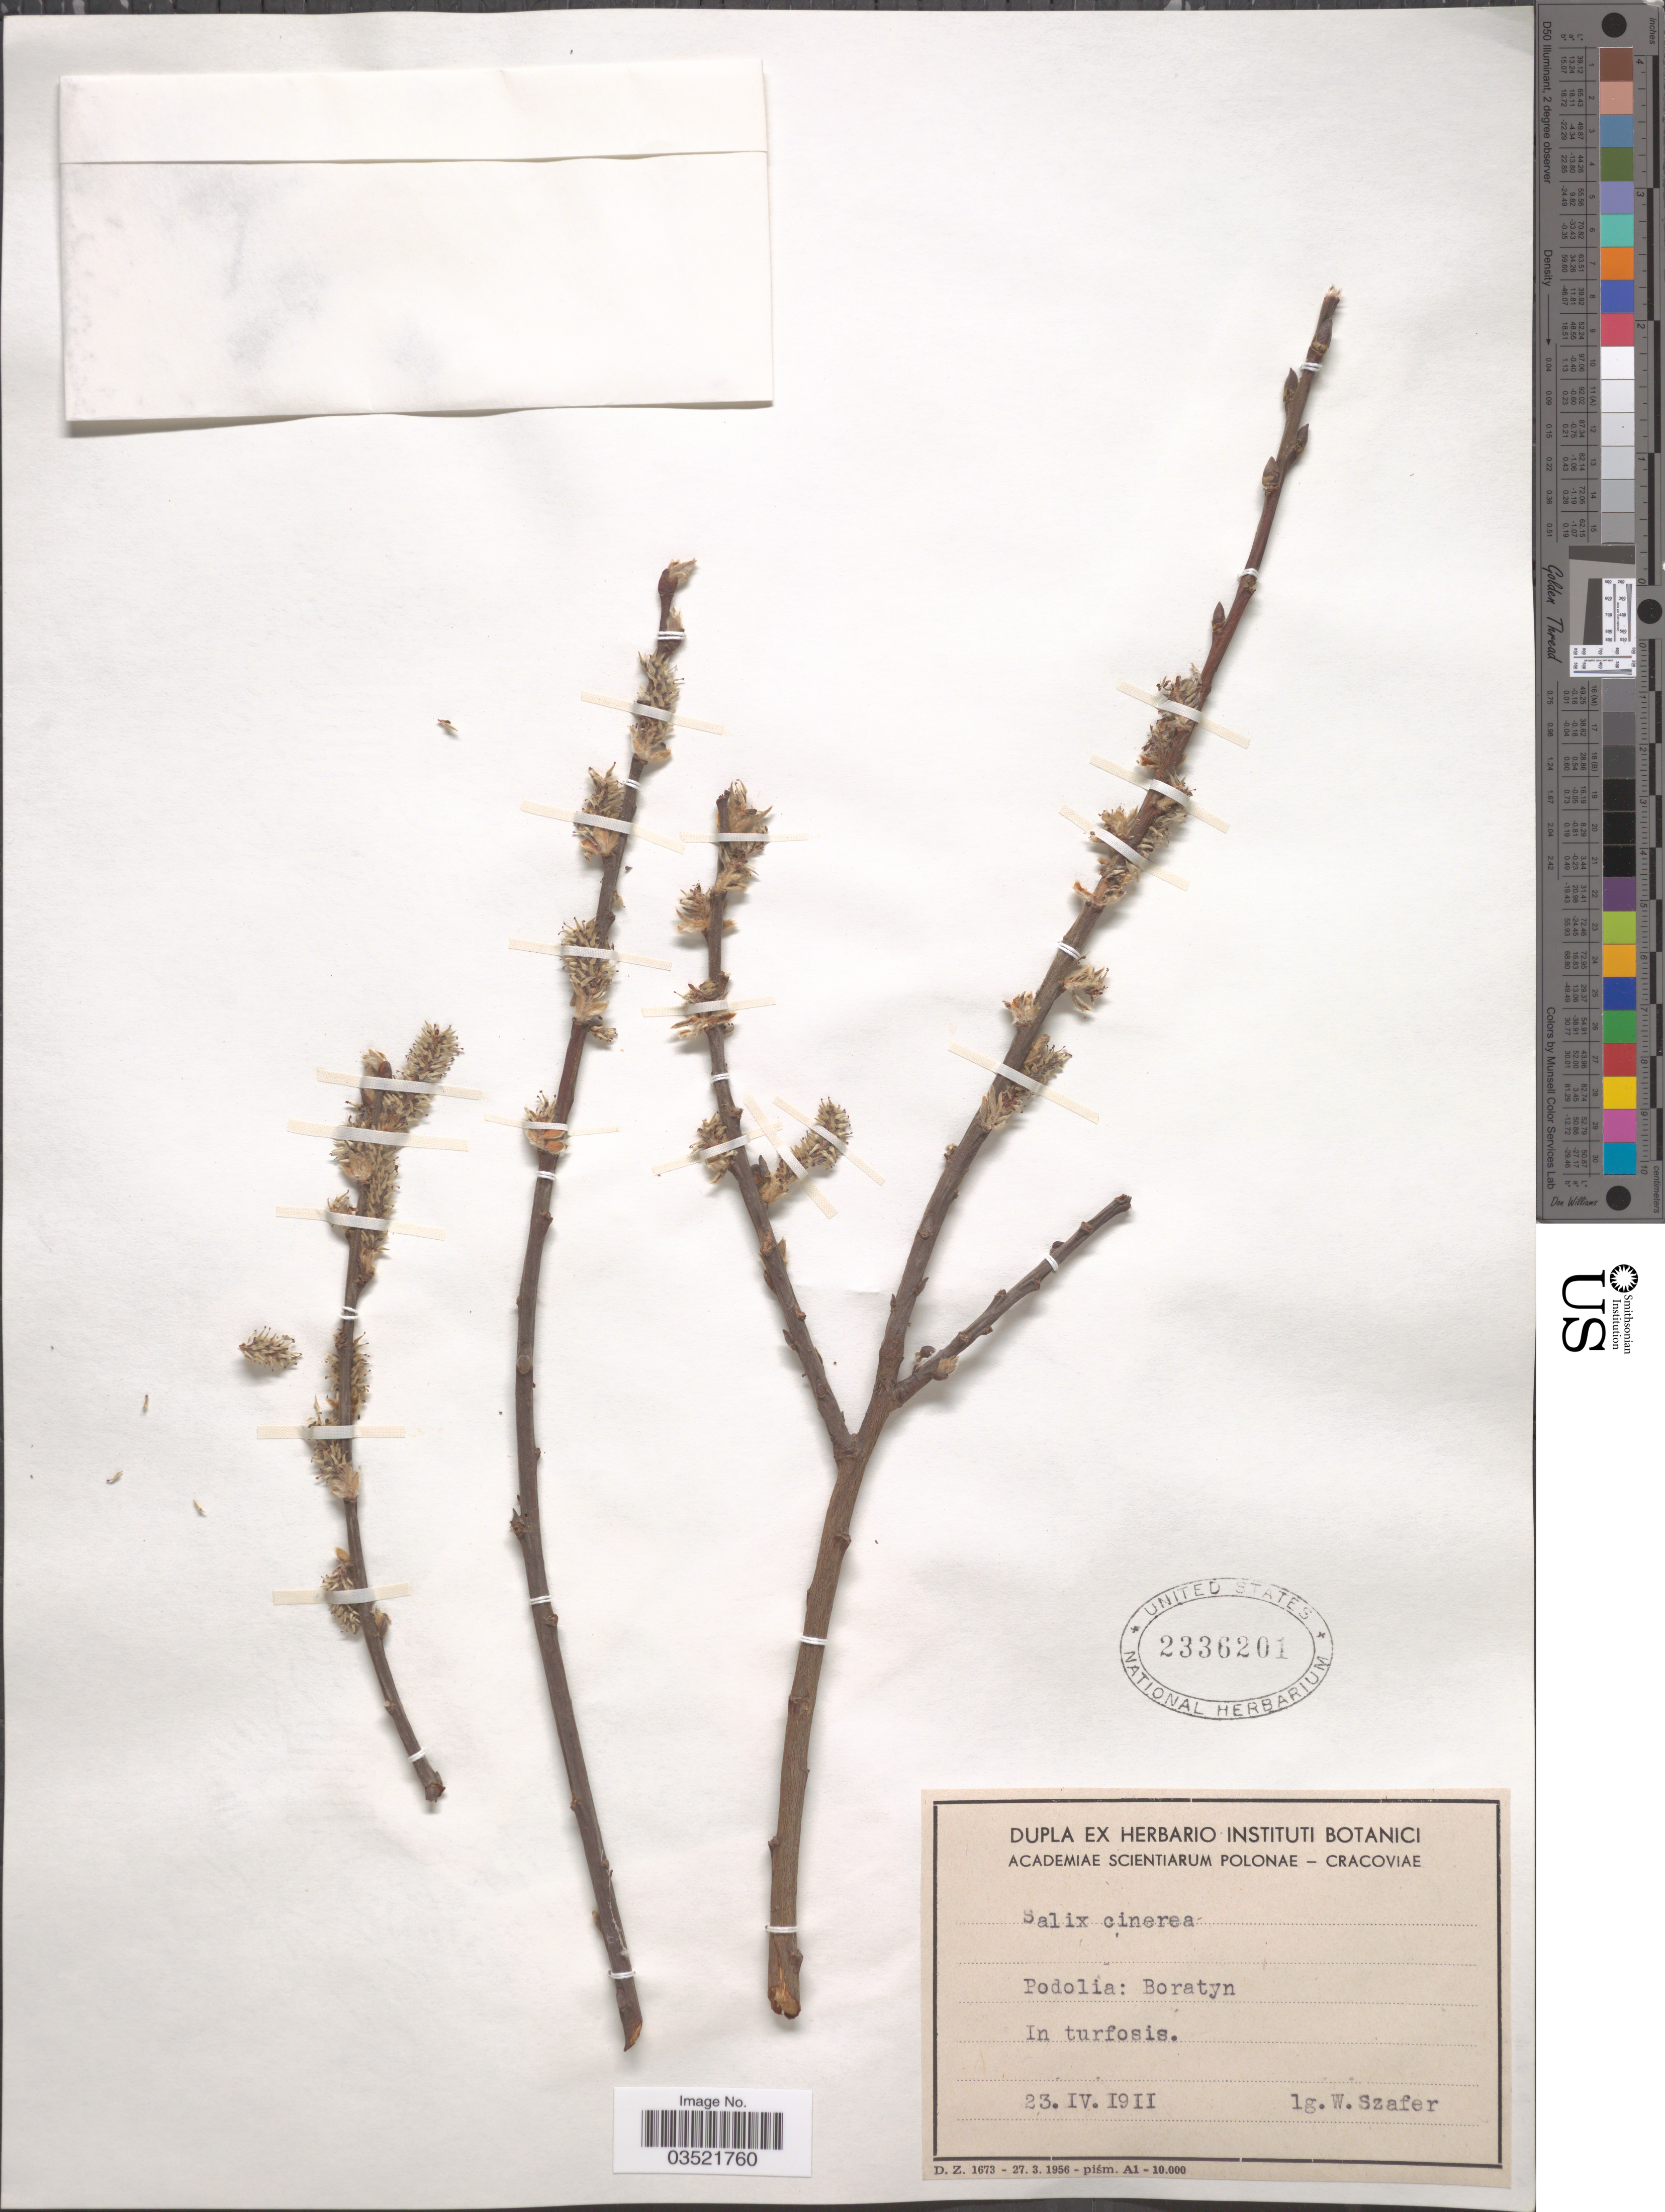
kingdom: Plantae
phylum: Tracheophyta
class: Magnoliopsida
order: Malpighiales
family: Salicaceae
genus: Salix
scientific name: Salix cinerea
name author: L.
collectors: W. Szafer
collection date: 1911-04-23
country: Poland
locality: Podolia: Boratyn.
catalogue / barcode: US 2336201